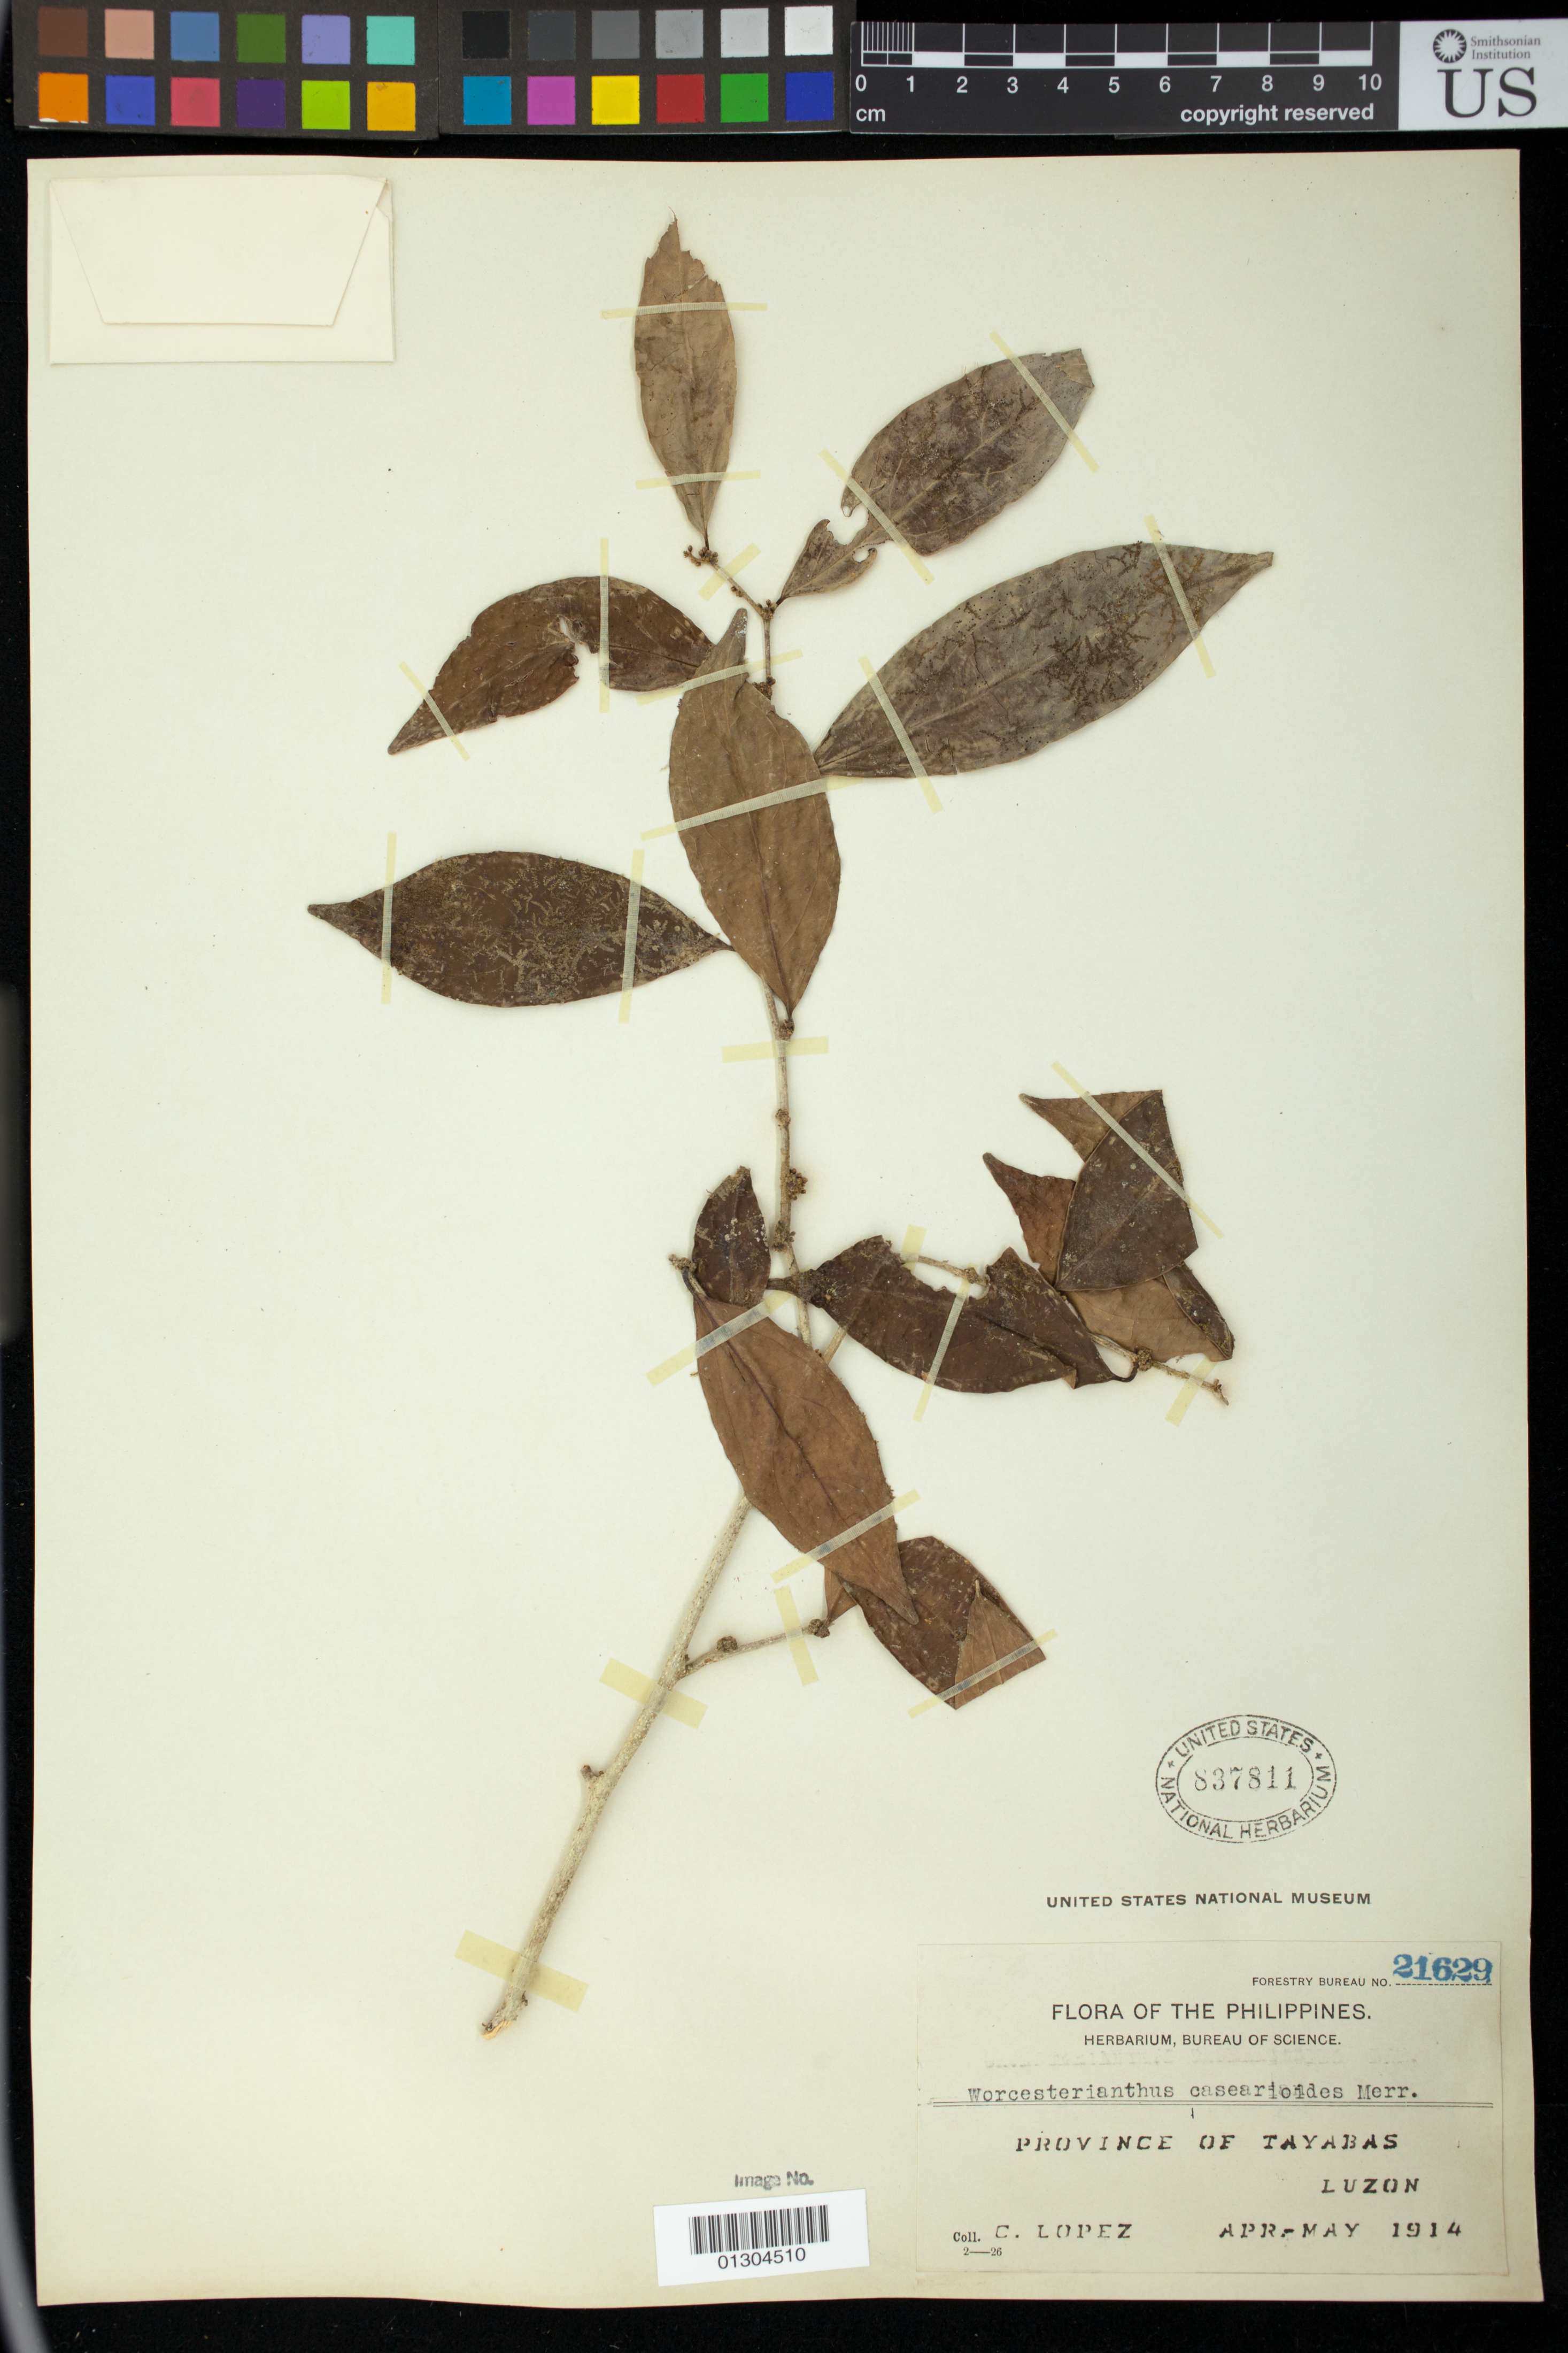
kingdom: Plantae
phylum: Tracheophyta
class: Magnoliopsida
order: Malpighiales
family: Pandaceae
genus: Microdesmis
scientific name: Microdesmis magallanensis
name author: (Elmer) Steenis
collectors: C. Lopez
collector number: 21629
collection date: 1914-04-01/1914-05-31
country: Philippines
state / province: Calabarzon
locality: Province of Tayabas, Luzon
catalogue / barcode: US 837811